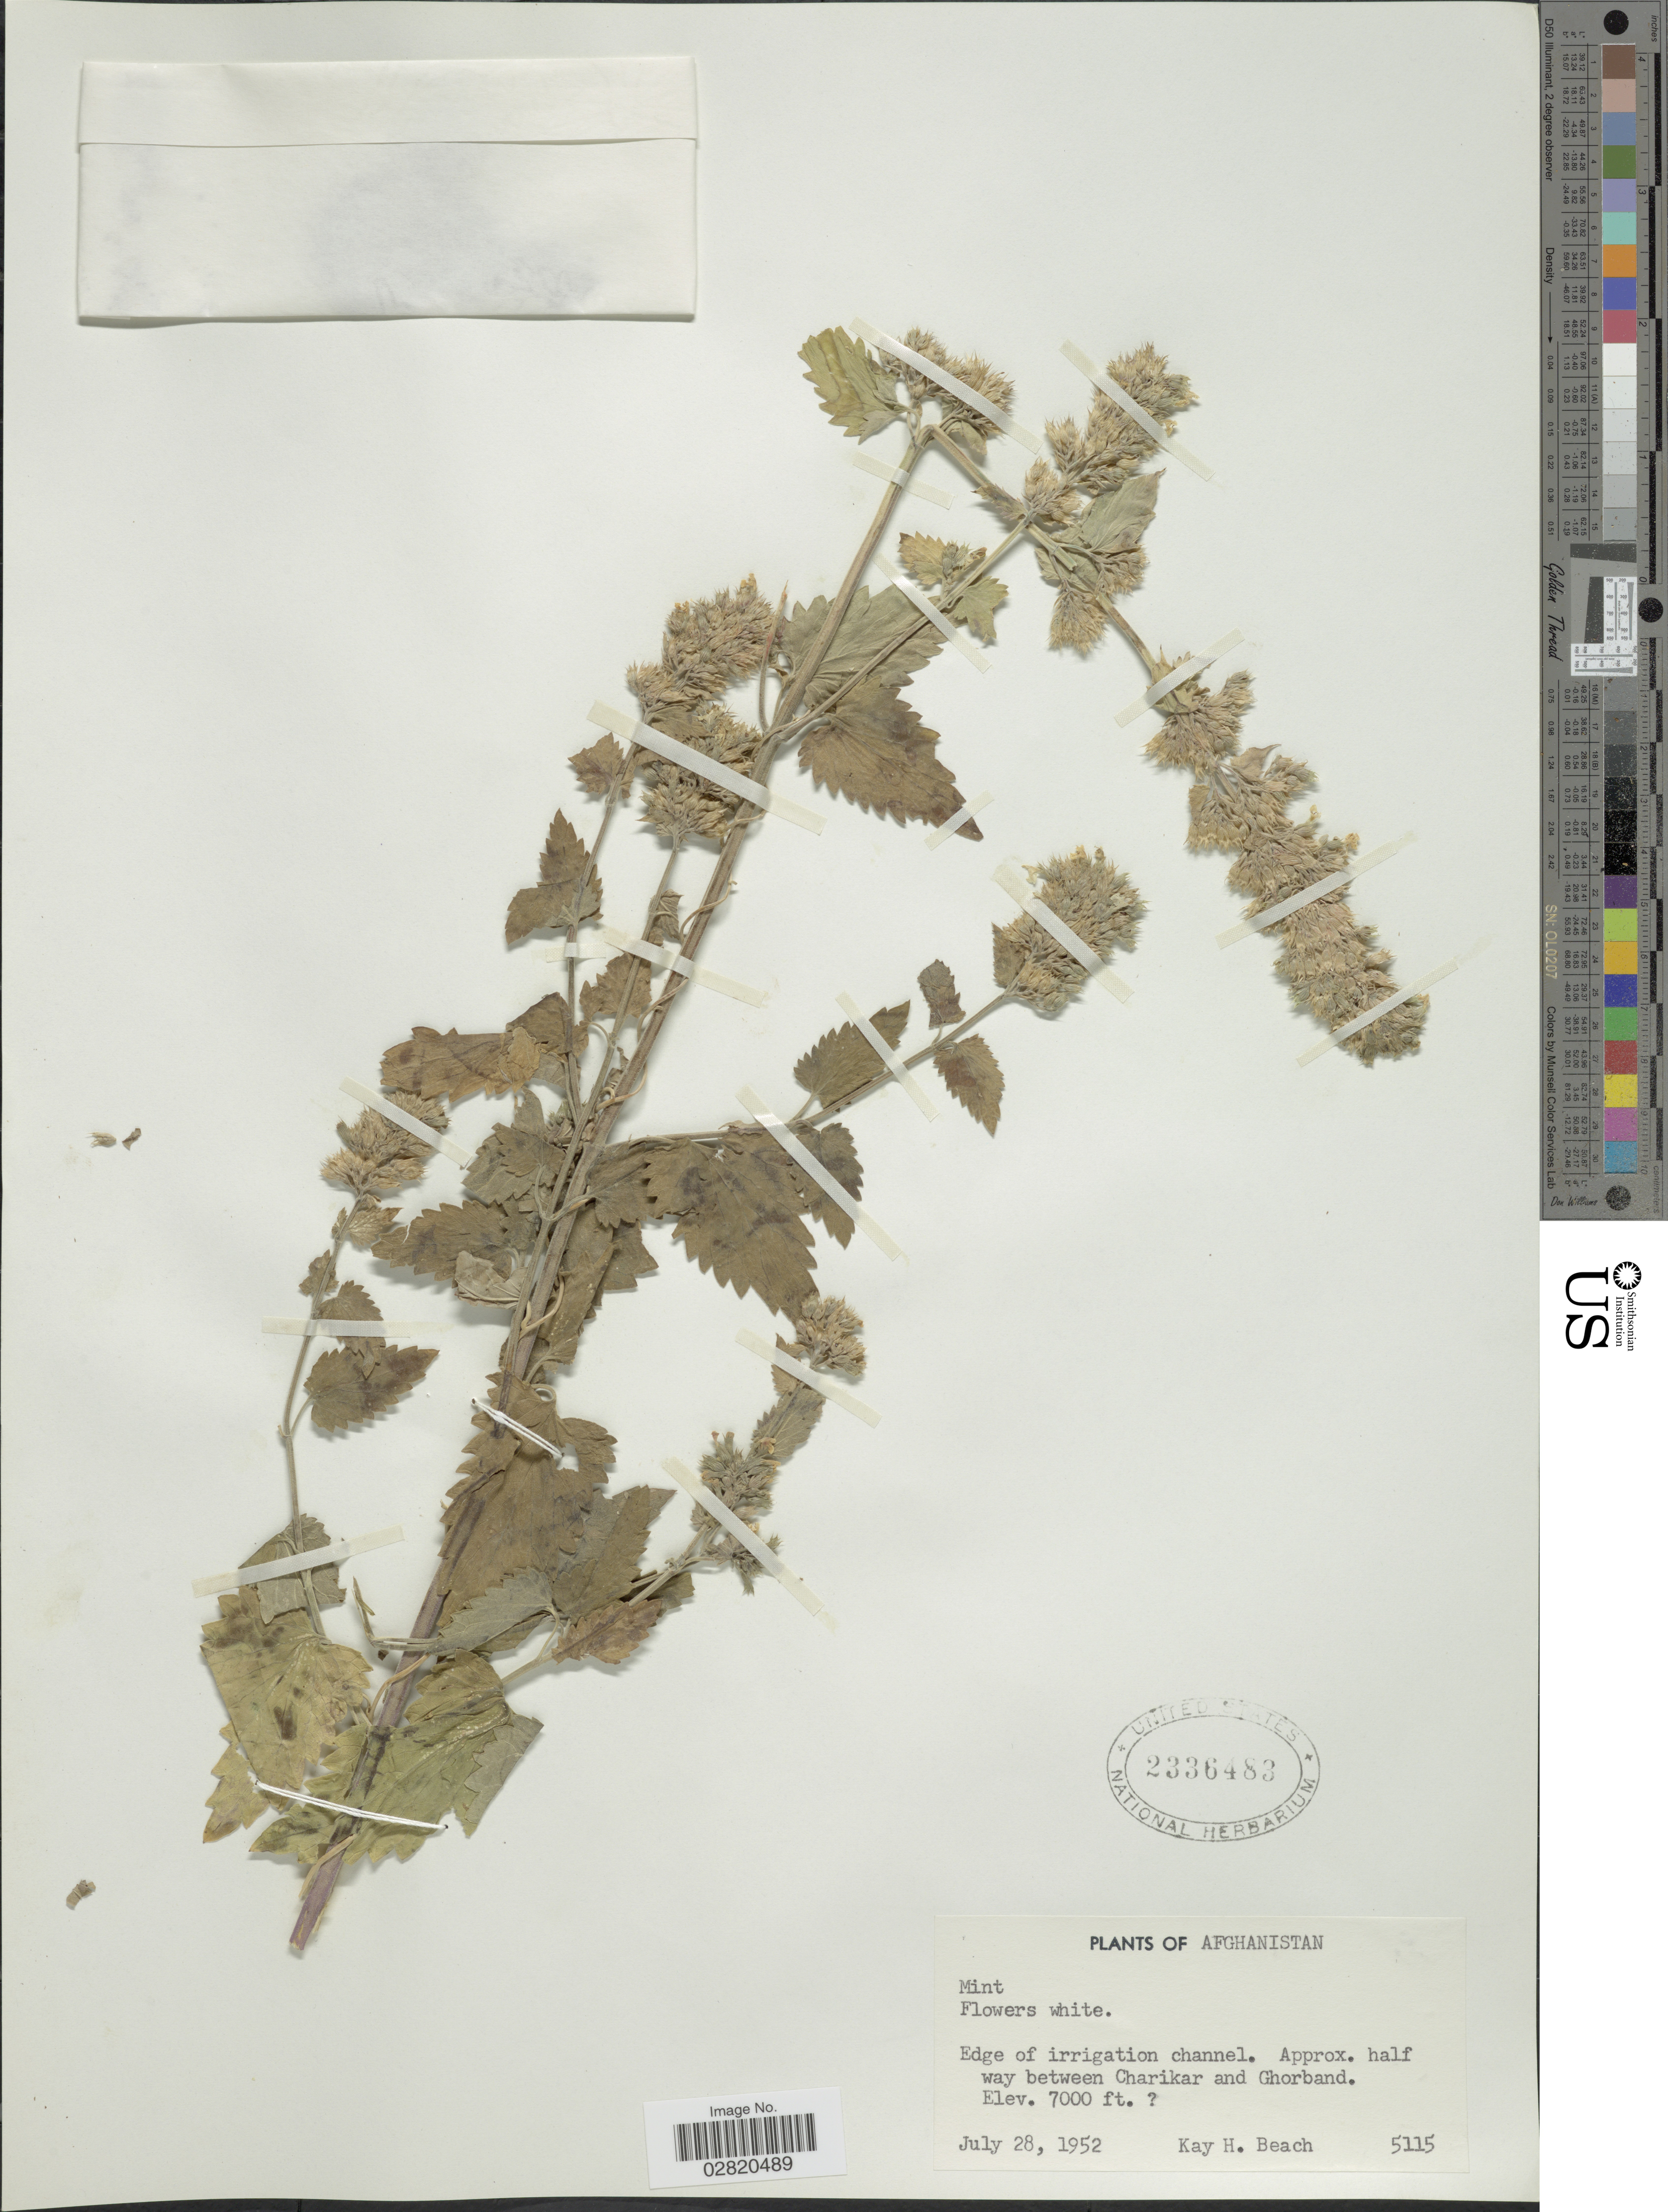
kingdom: Plantae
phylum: Tracheophyta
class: Magnoliopsida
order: Lamiales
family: Lamiaceae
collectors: K. H. Beach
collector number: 5115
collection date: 1952-07-28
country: Afghanistan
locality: Edge of irritation channel. Approx. half way between Charikar and Ghorband.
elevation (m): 2134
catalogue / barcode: US 2336483